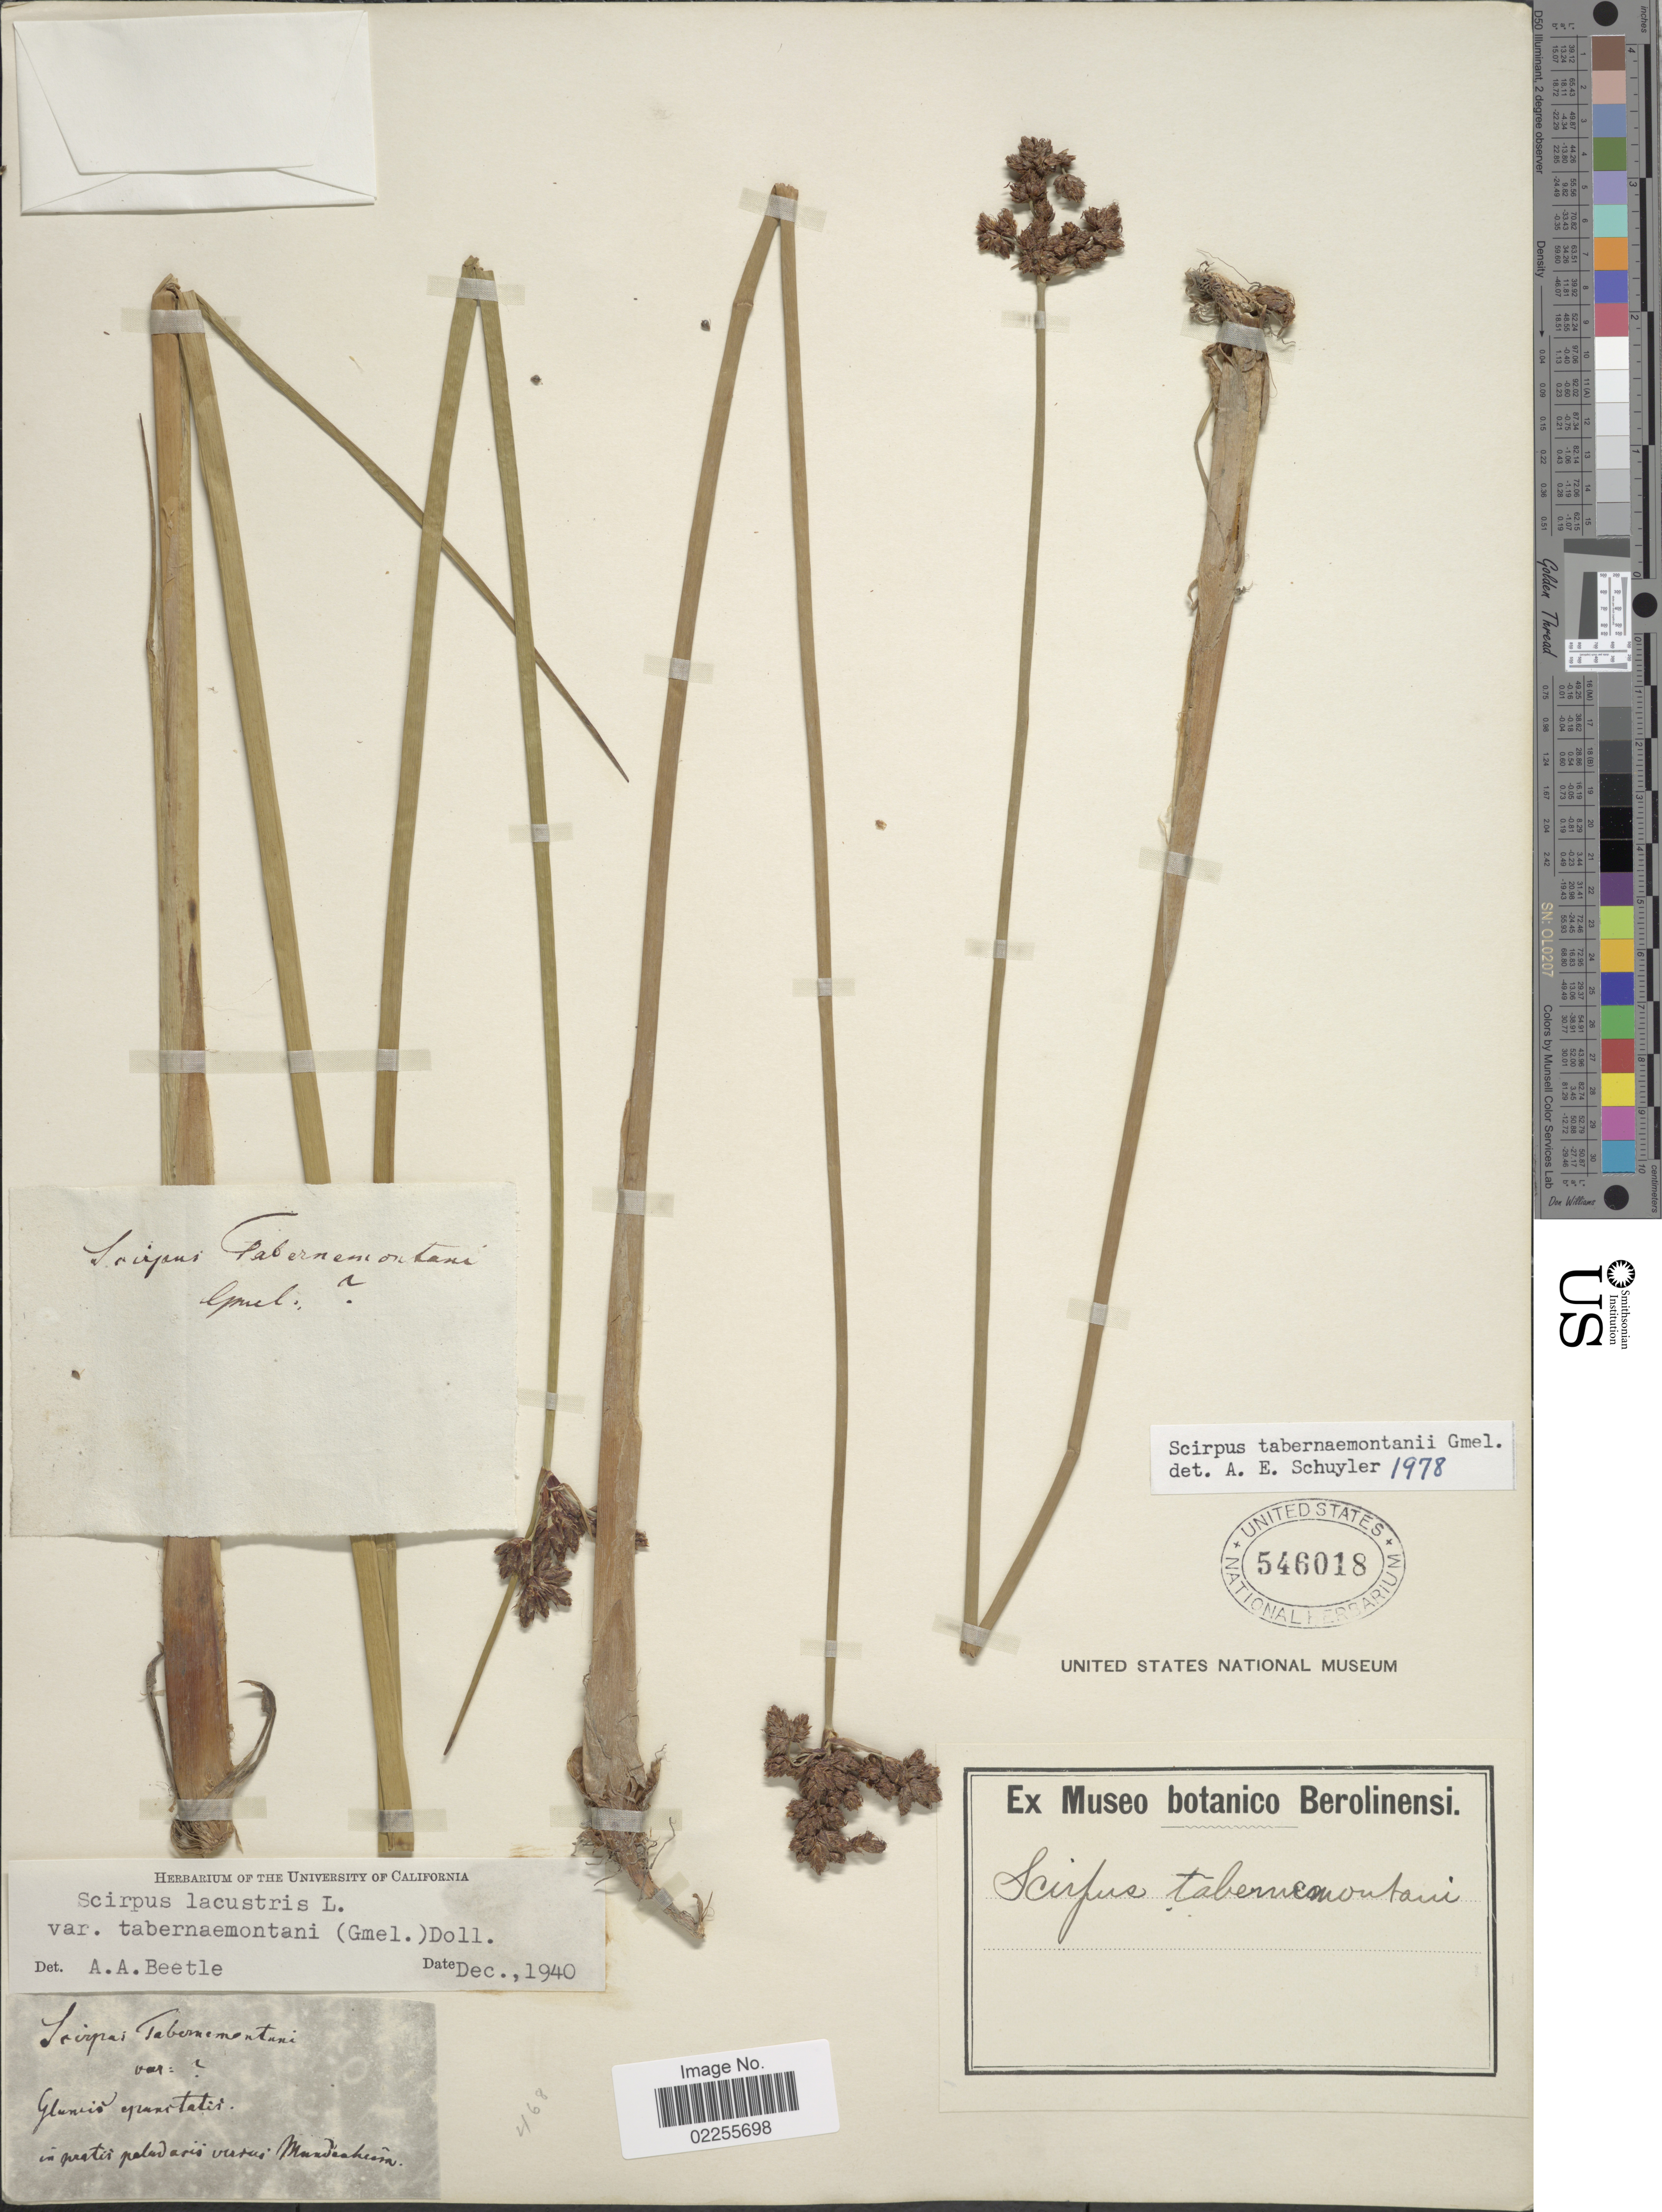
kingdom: Plantae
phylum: Tracheophyta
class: Liliopsida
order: Poales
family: Cyperaceae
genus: Schoenoplectus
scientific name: Schoenoplectus tabernaemontani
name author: (C.C. Gmel.) Palla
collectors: ex Museo Botanico Berolinensi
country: Germany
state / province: Baden-Württemberg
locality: In pratis paludosis versus Mandestresa [interpreted]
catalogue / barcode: US 546018